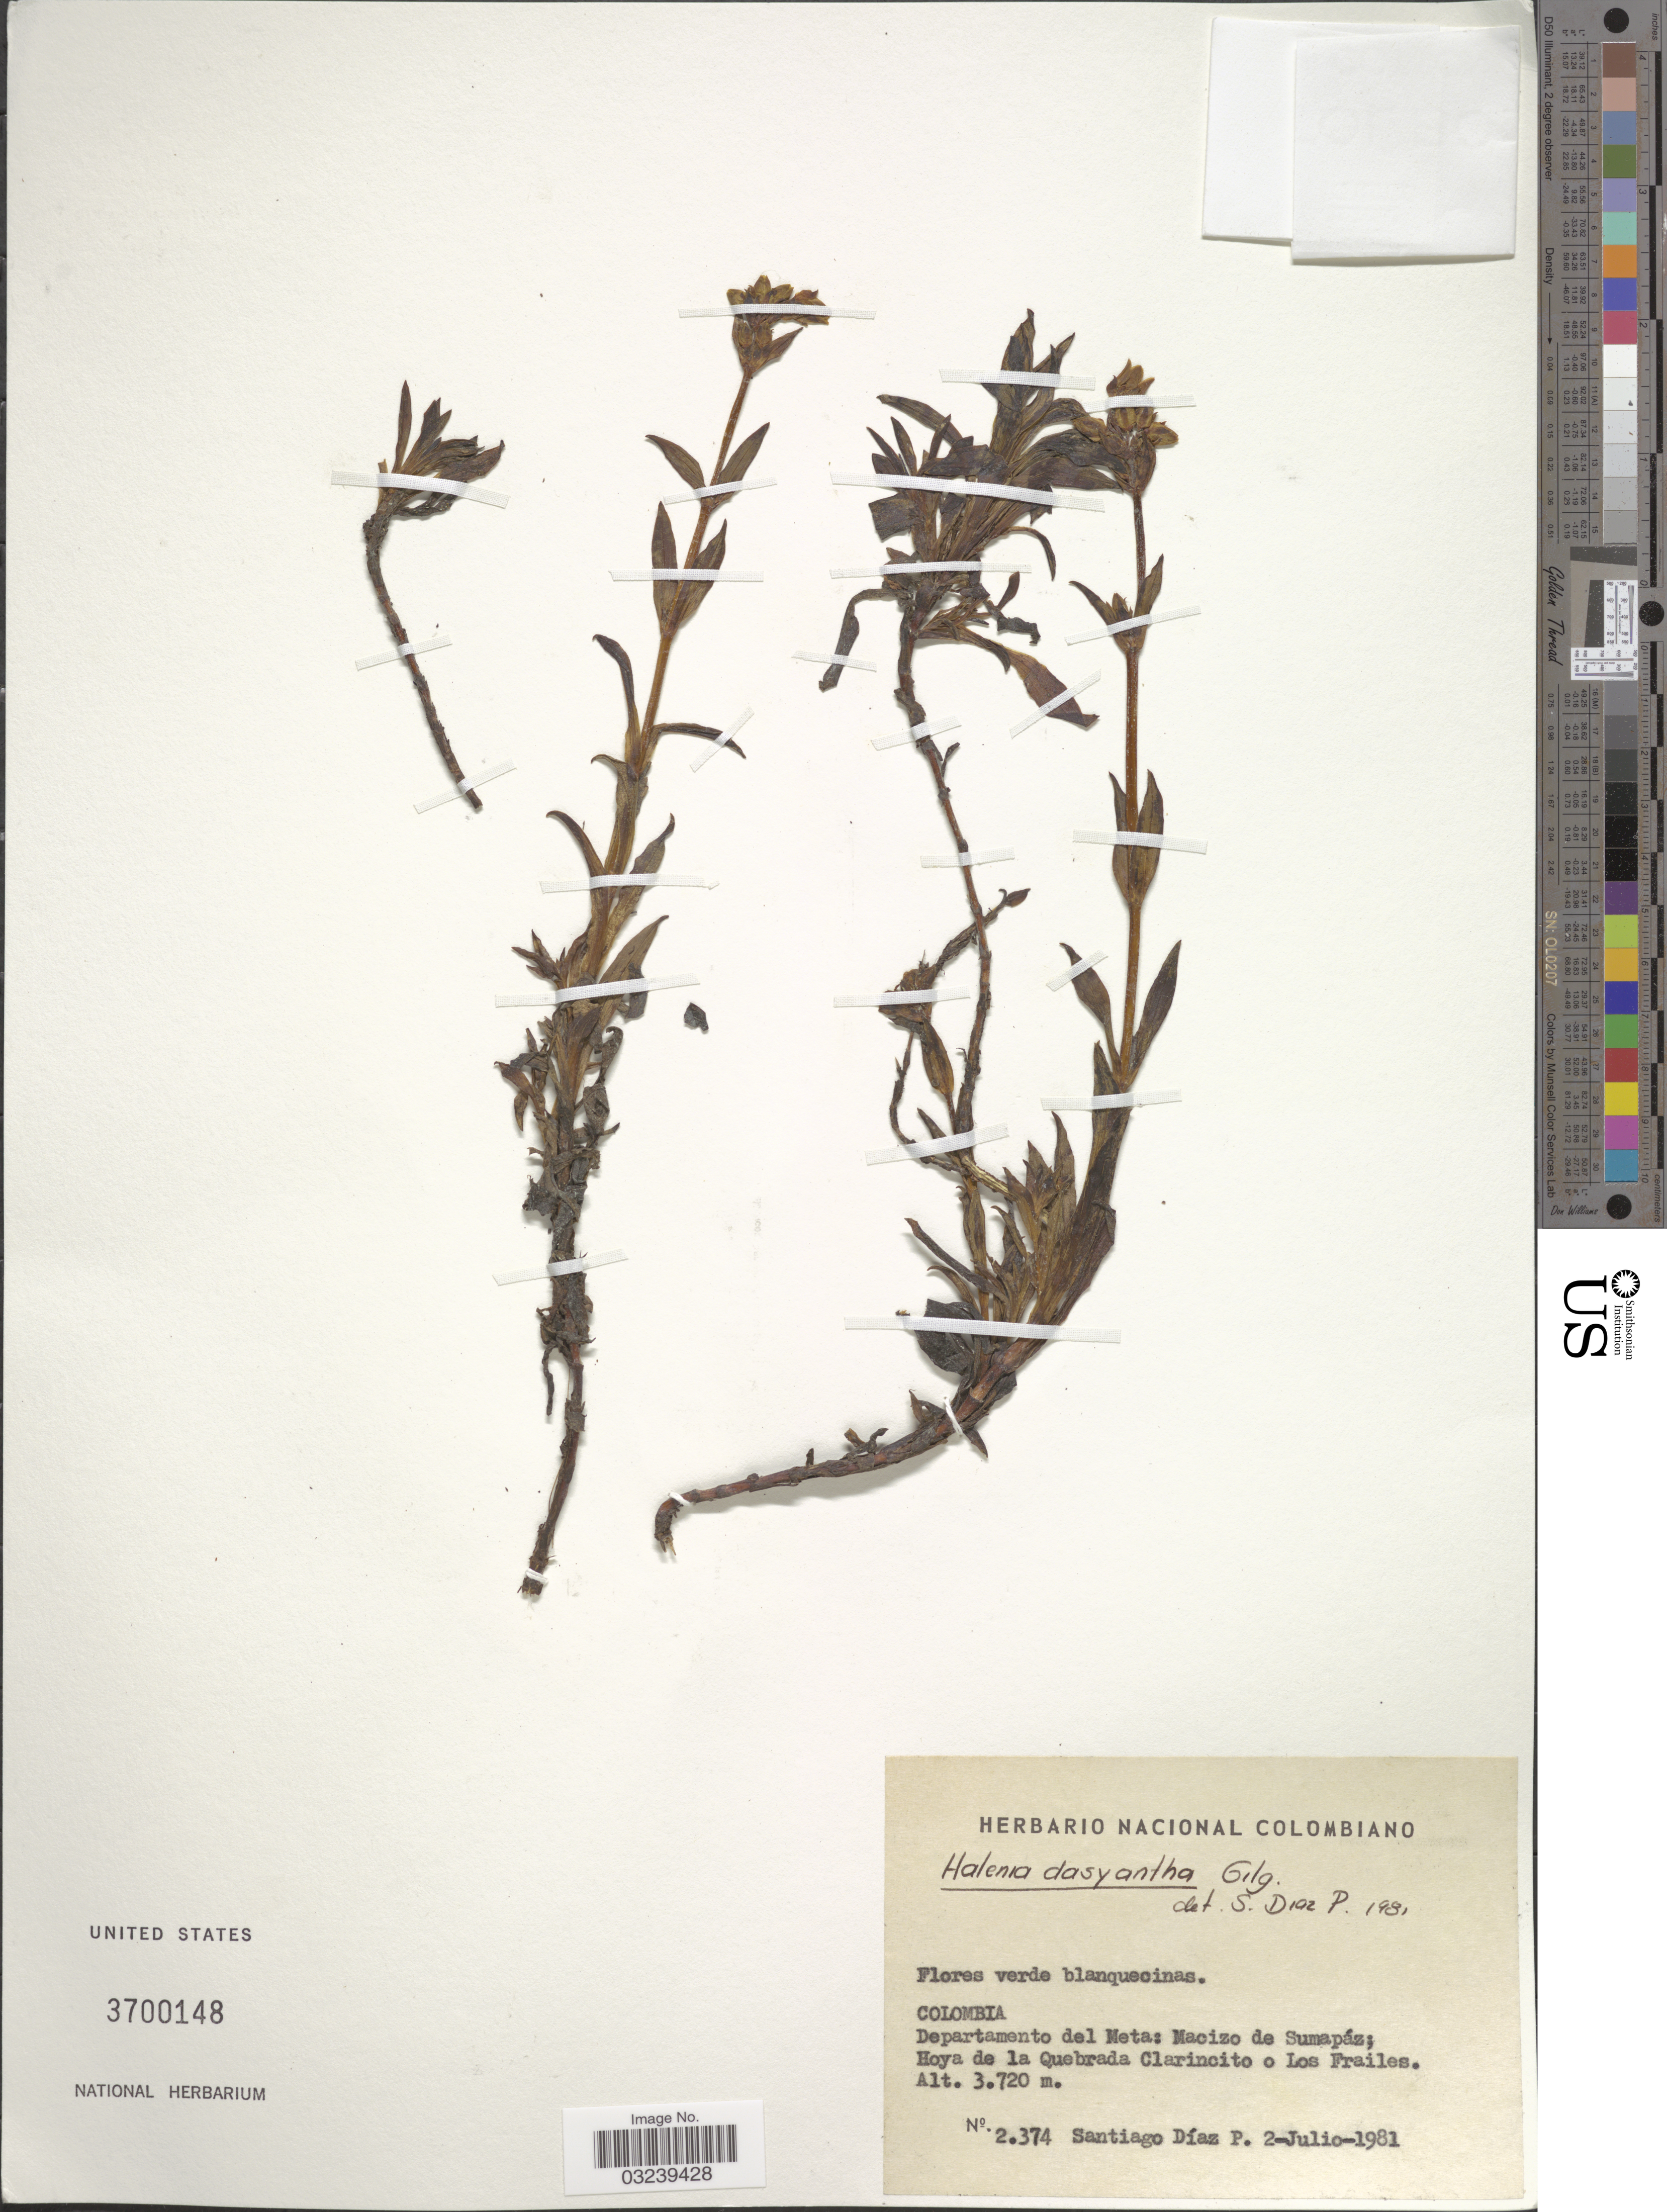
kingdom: Plantae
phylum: Tracheophyta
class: Magnoliopsida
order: Gentianales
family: Gentianaceae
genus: Halenia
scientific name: Halenia dasyantha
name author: Gilg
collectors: S. Diaz Piedrahita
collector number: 2374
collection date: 1981-07-02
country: Colombia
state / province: Meta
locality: Departamento del Meta: Macizo de Sumapáz; Hoya de la Quebrada Clarincito o Los Frailes.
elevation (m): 3720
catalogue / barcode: US 3700148